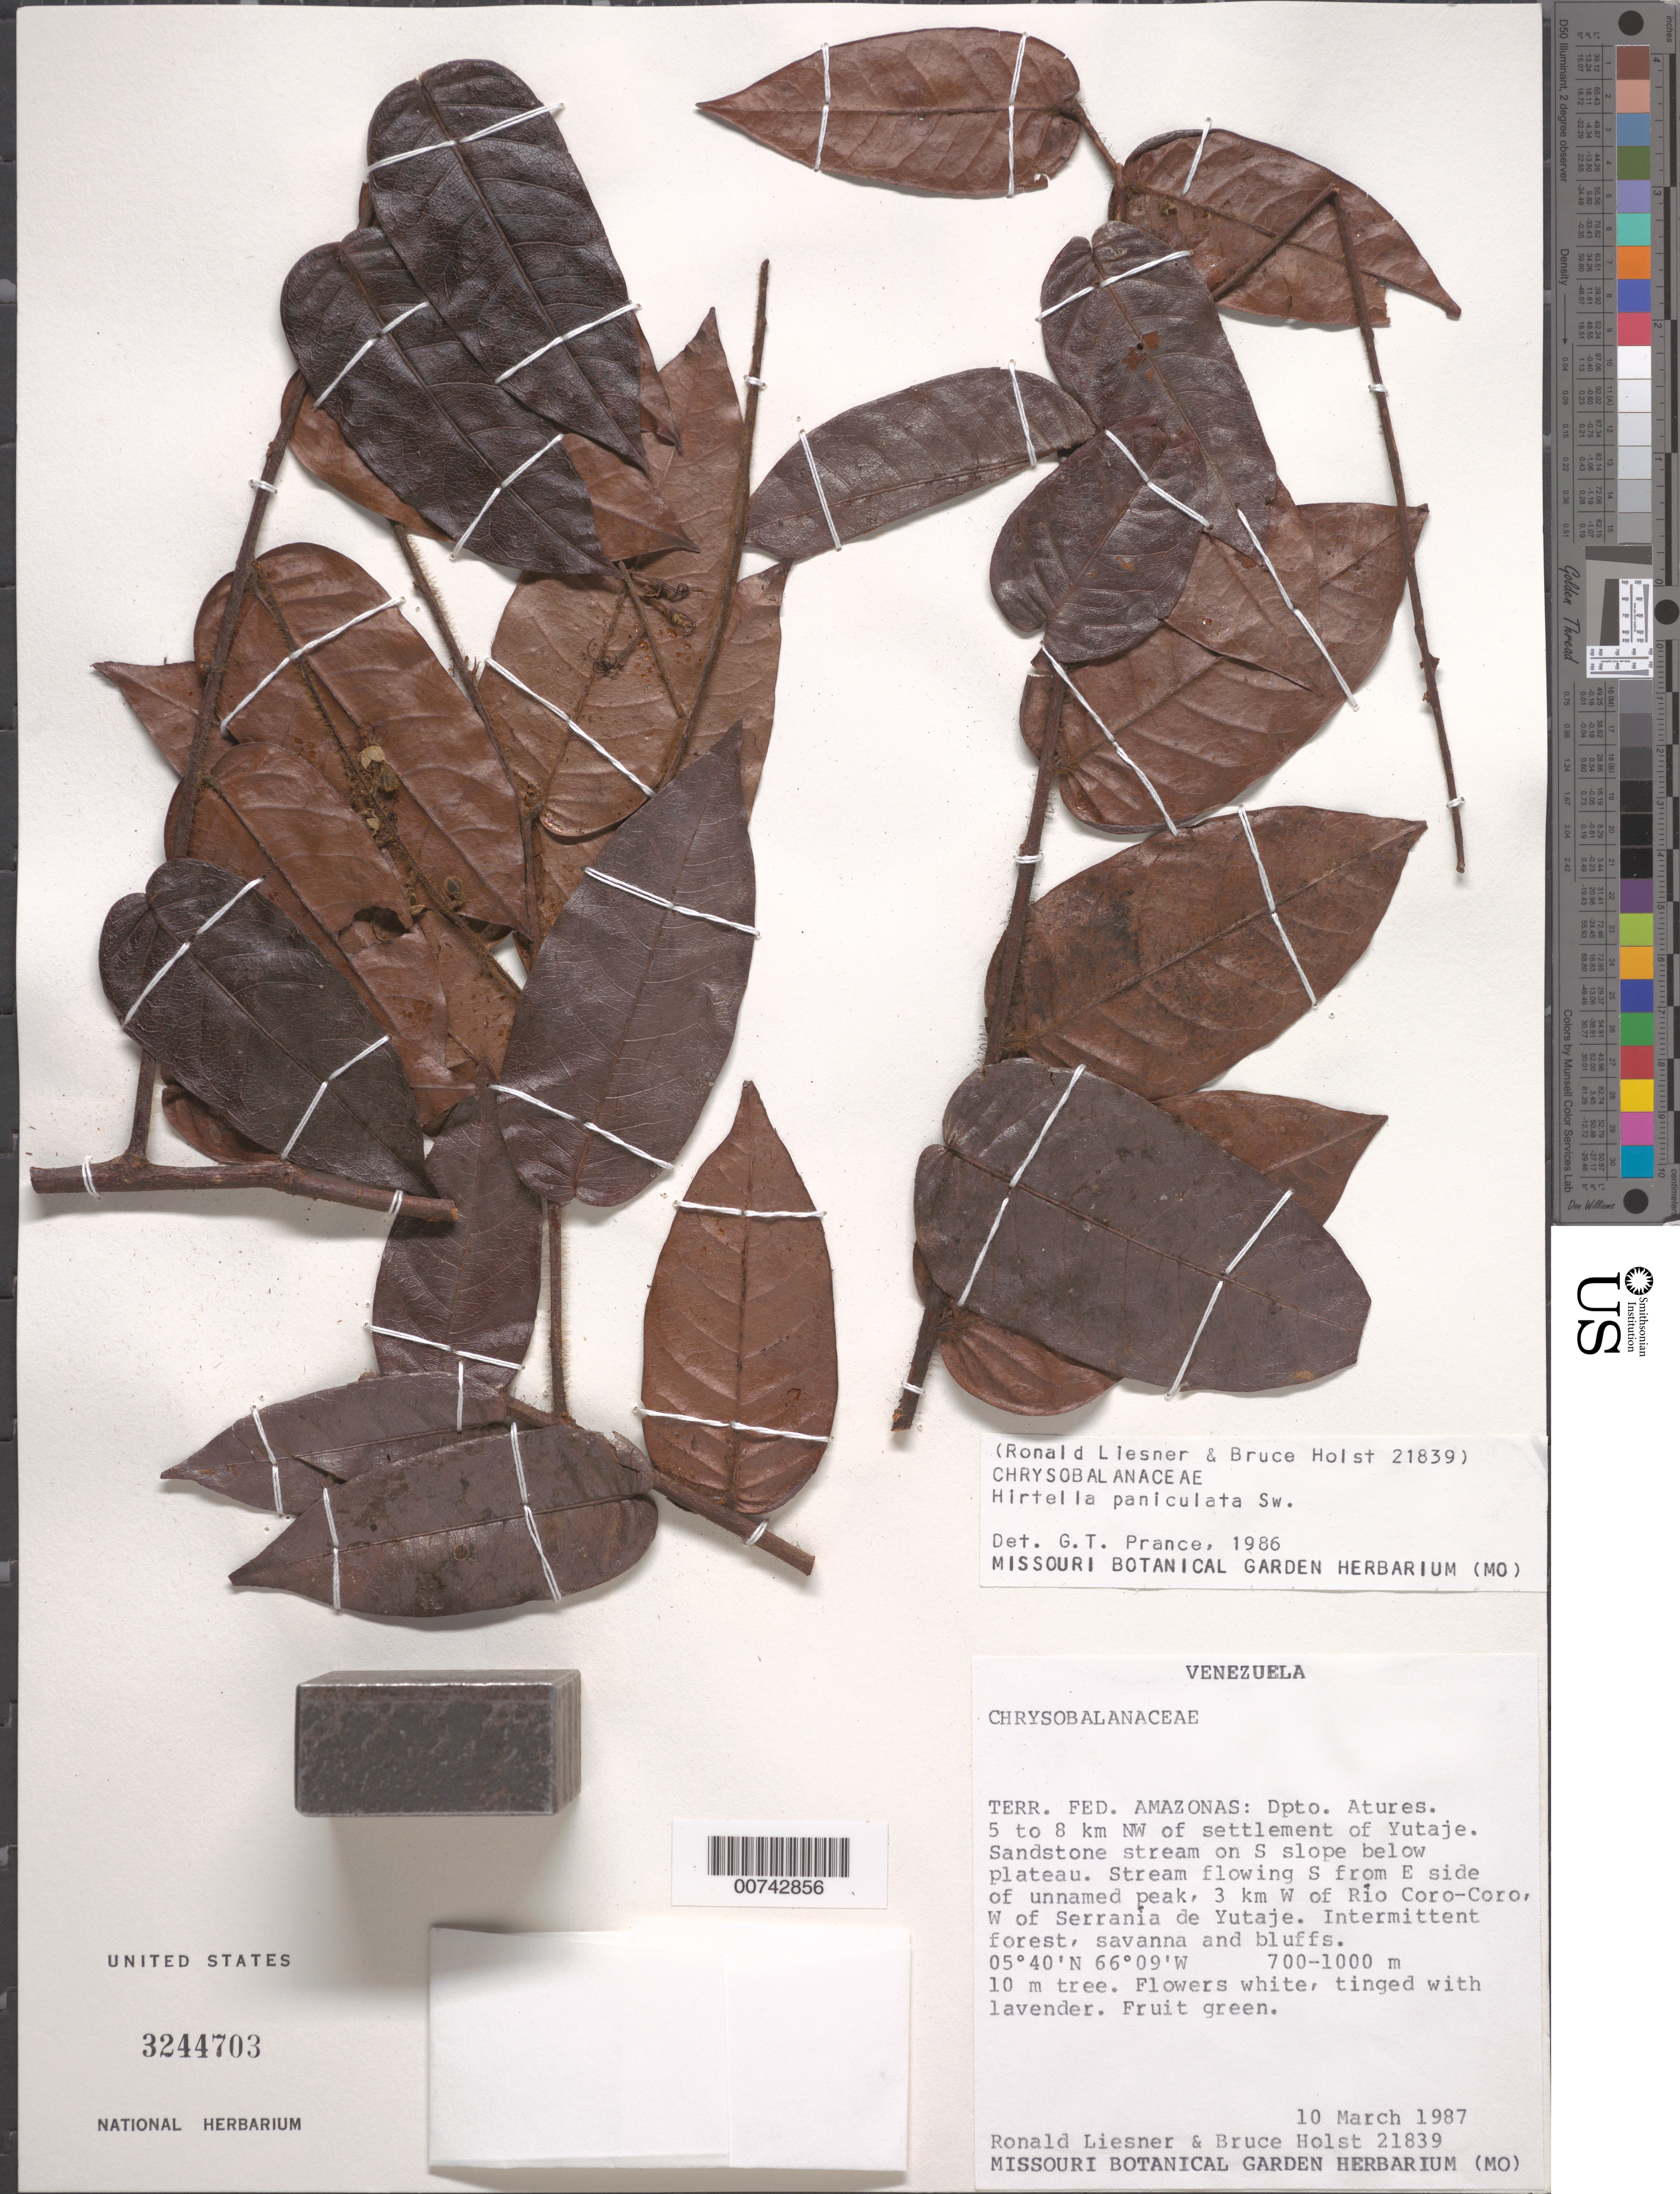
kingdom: Plantae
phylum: Tracheophyta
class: Magnoliopsida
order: Malpighiales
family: Chrysobalanaceae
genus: Hirtella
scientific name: Hirtella paniculata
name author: Sw.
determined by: Prance, G. T.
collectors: R. L. Liesner & B. Holst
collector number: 21839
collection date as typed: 10-Mar-87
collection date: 1987-03-10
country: Venezuela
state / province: Amazonas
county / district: Atures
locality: Yutajé, 5-8 km NW of settlement, on S slope below plateau; stream flowing S from E side of unnamed peak, 3 km W of Río Coro-Coro, W of Serrania de Yutajé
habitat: Intermittent forest, savanna, and bluffs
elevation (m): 700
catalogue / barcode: US 3244703